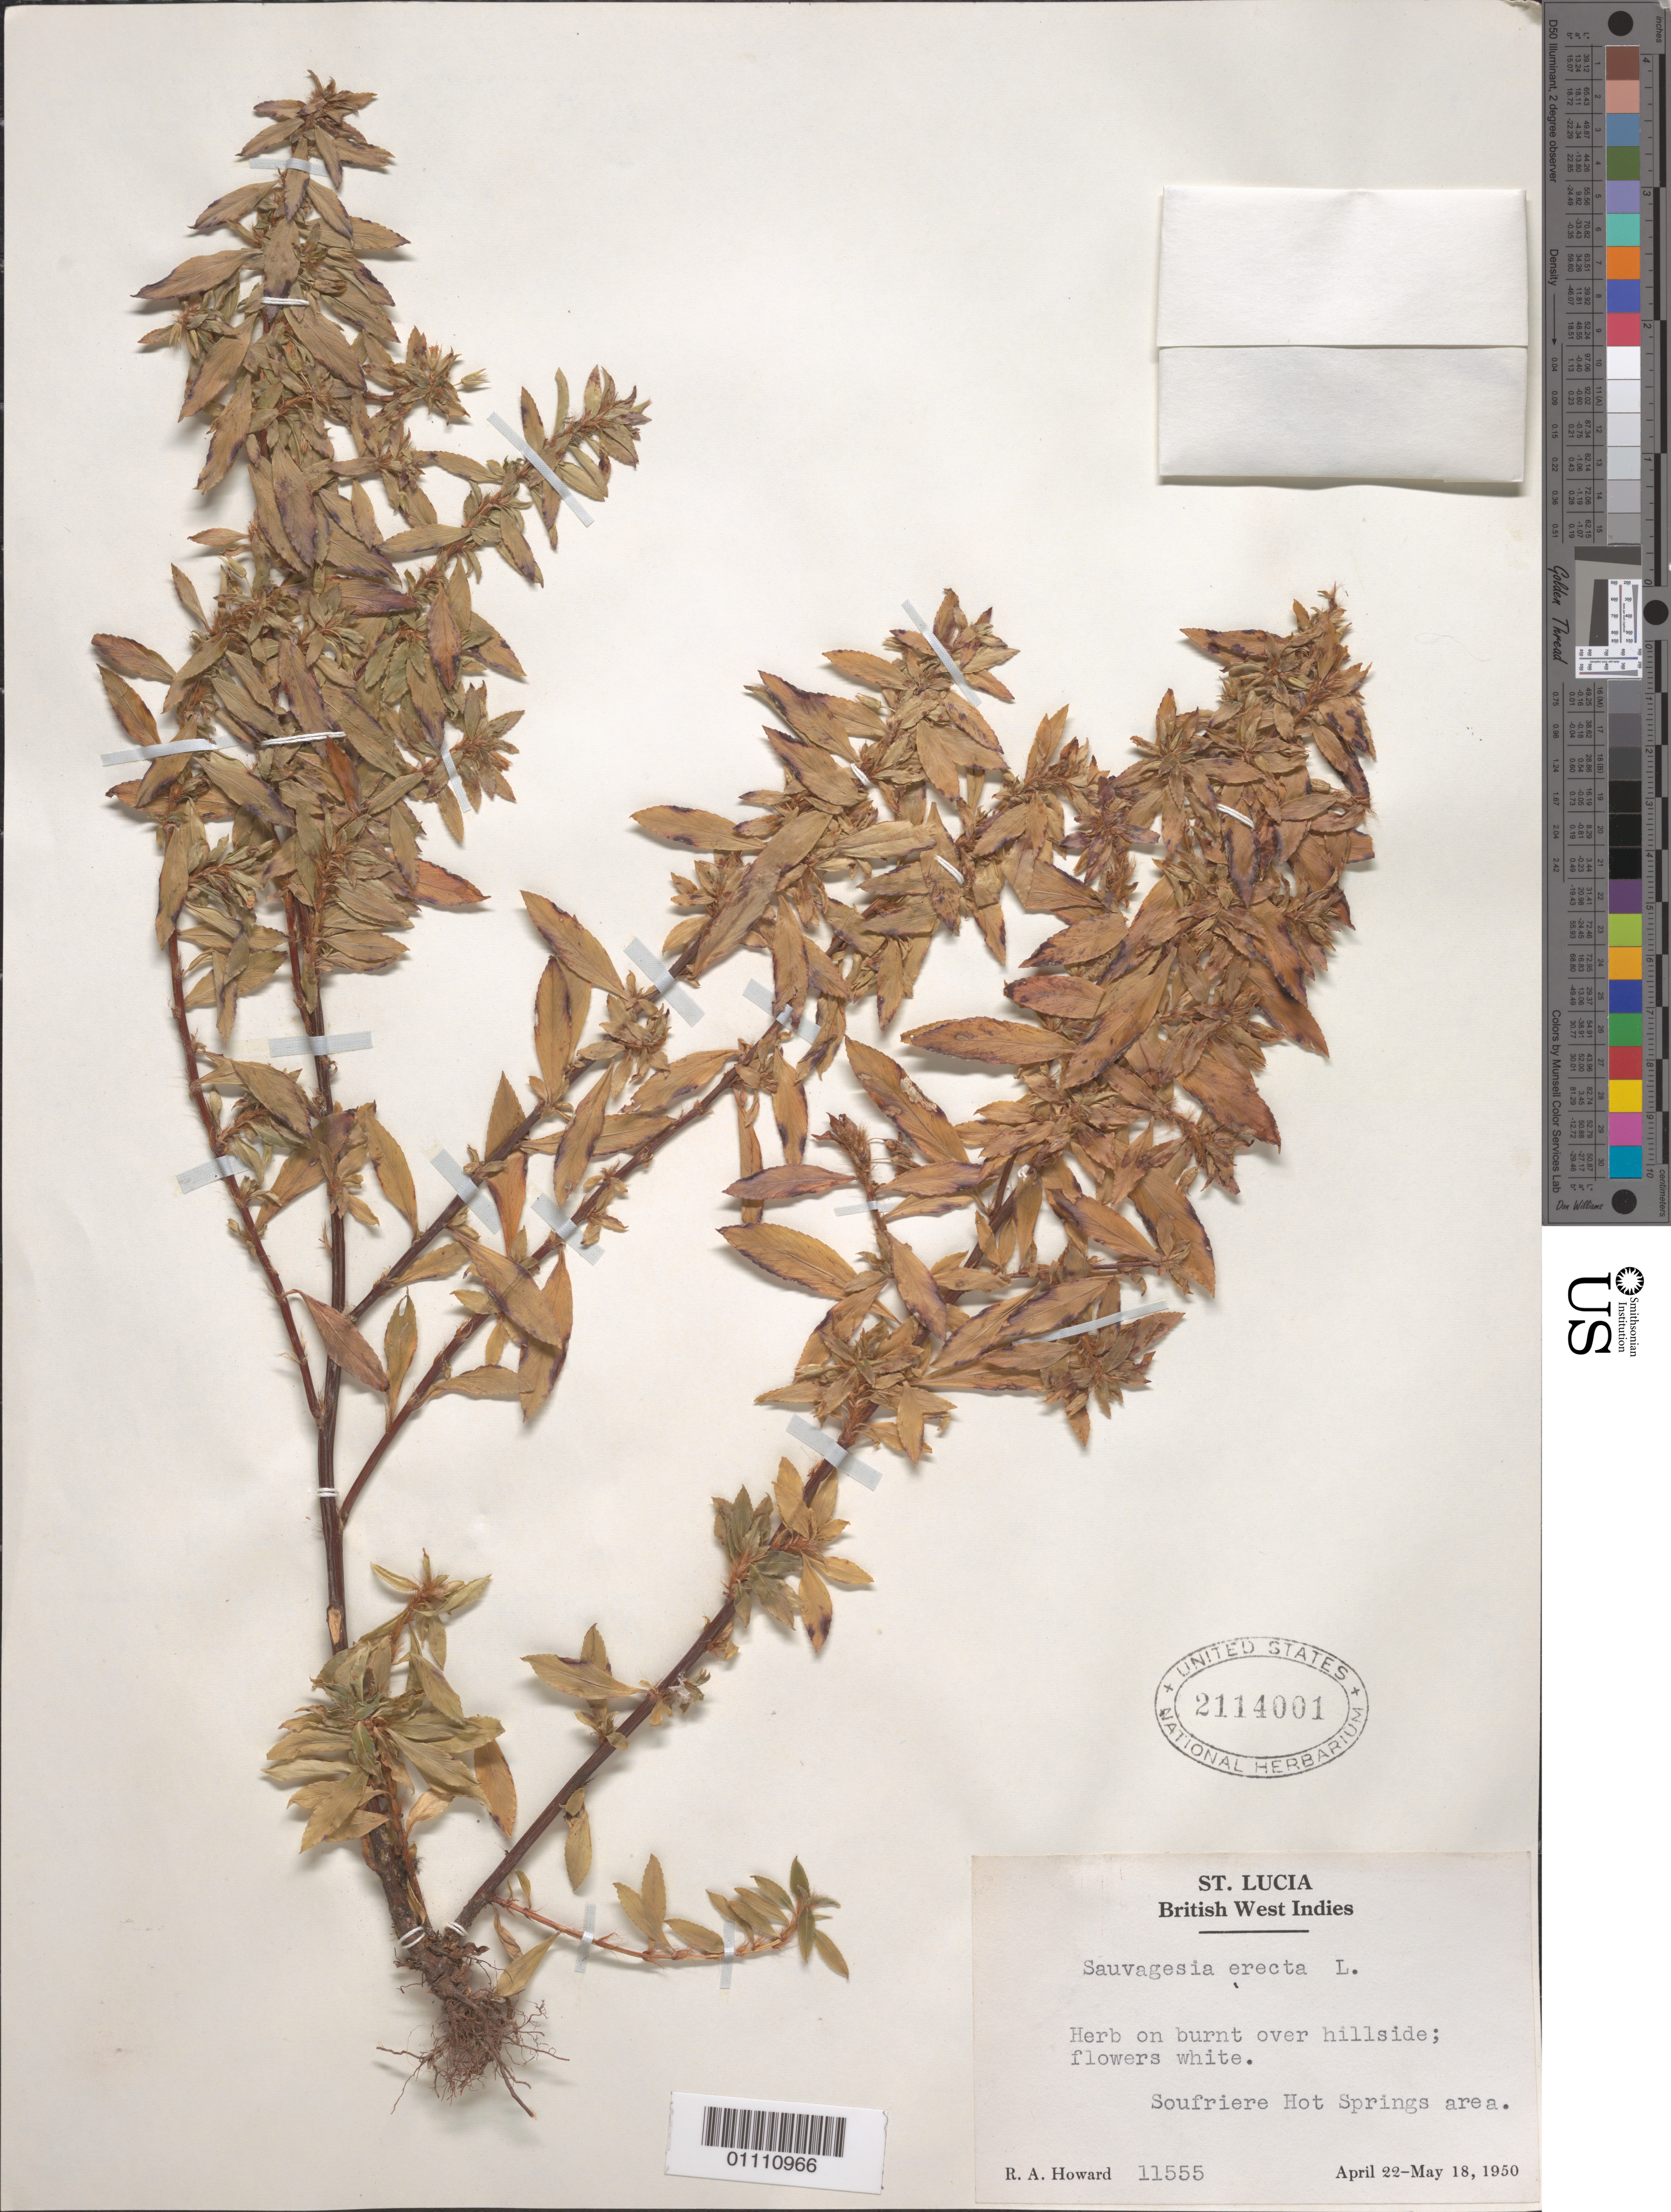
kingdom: Plantae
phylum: Tracheophyta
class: Magnoliopsida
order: Malpighiales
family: Ochnaceae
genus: Sauvagesia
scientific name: Sauvagesia erecta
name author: L.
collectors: R. A. Howard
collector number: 11555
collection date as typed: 22 Apr 1950 to 18 May 1950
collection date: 1950-04-22/1950-05-18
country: St. Lucia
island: St. Lucia I.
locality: Soufriere Hot Springs Area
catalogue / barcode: US 2114001